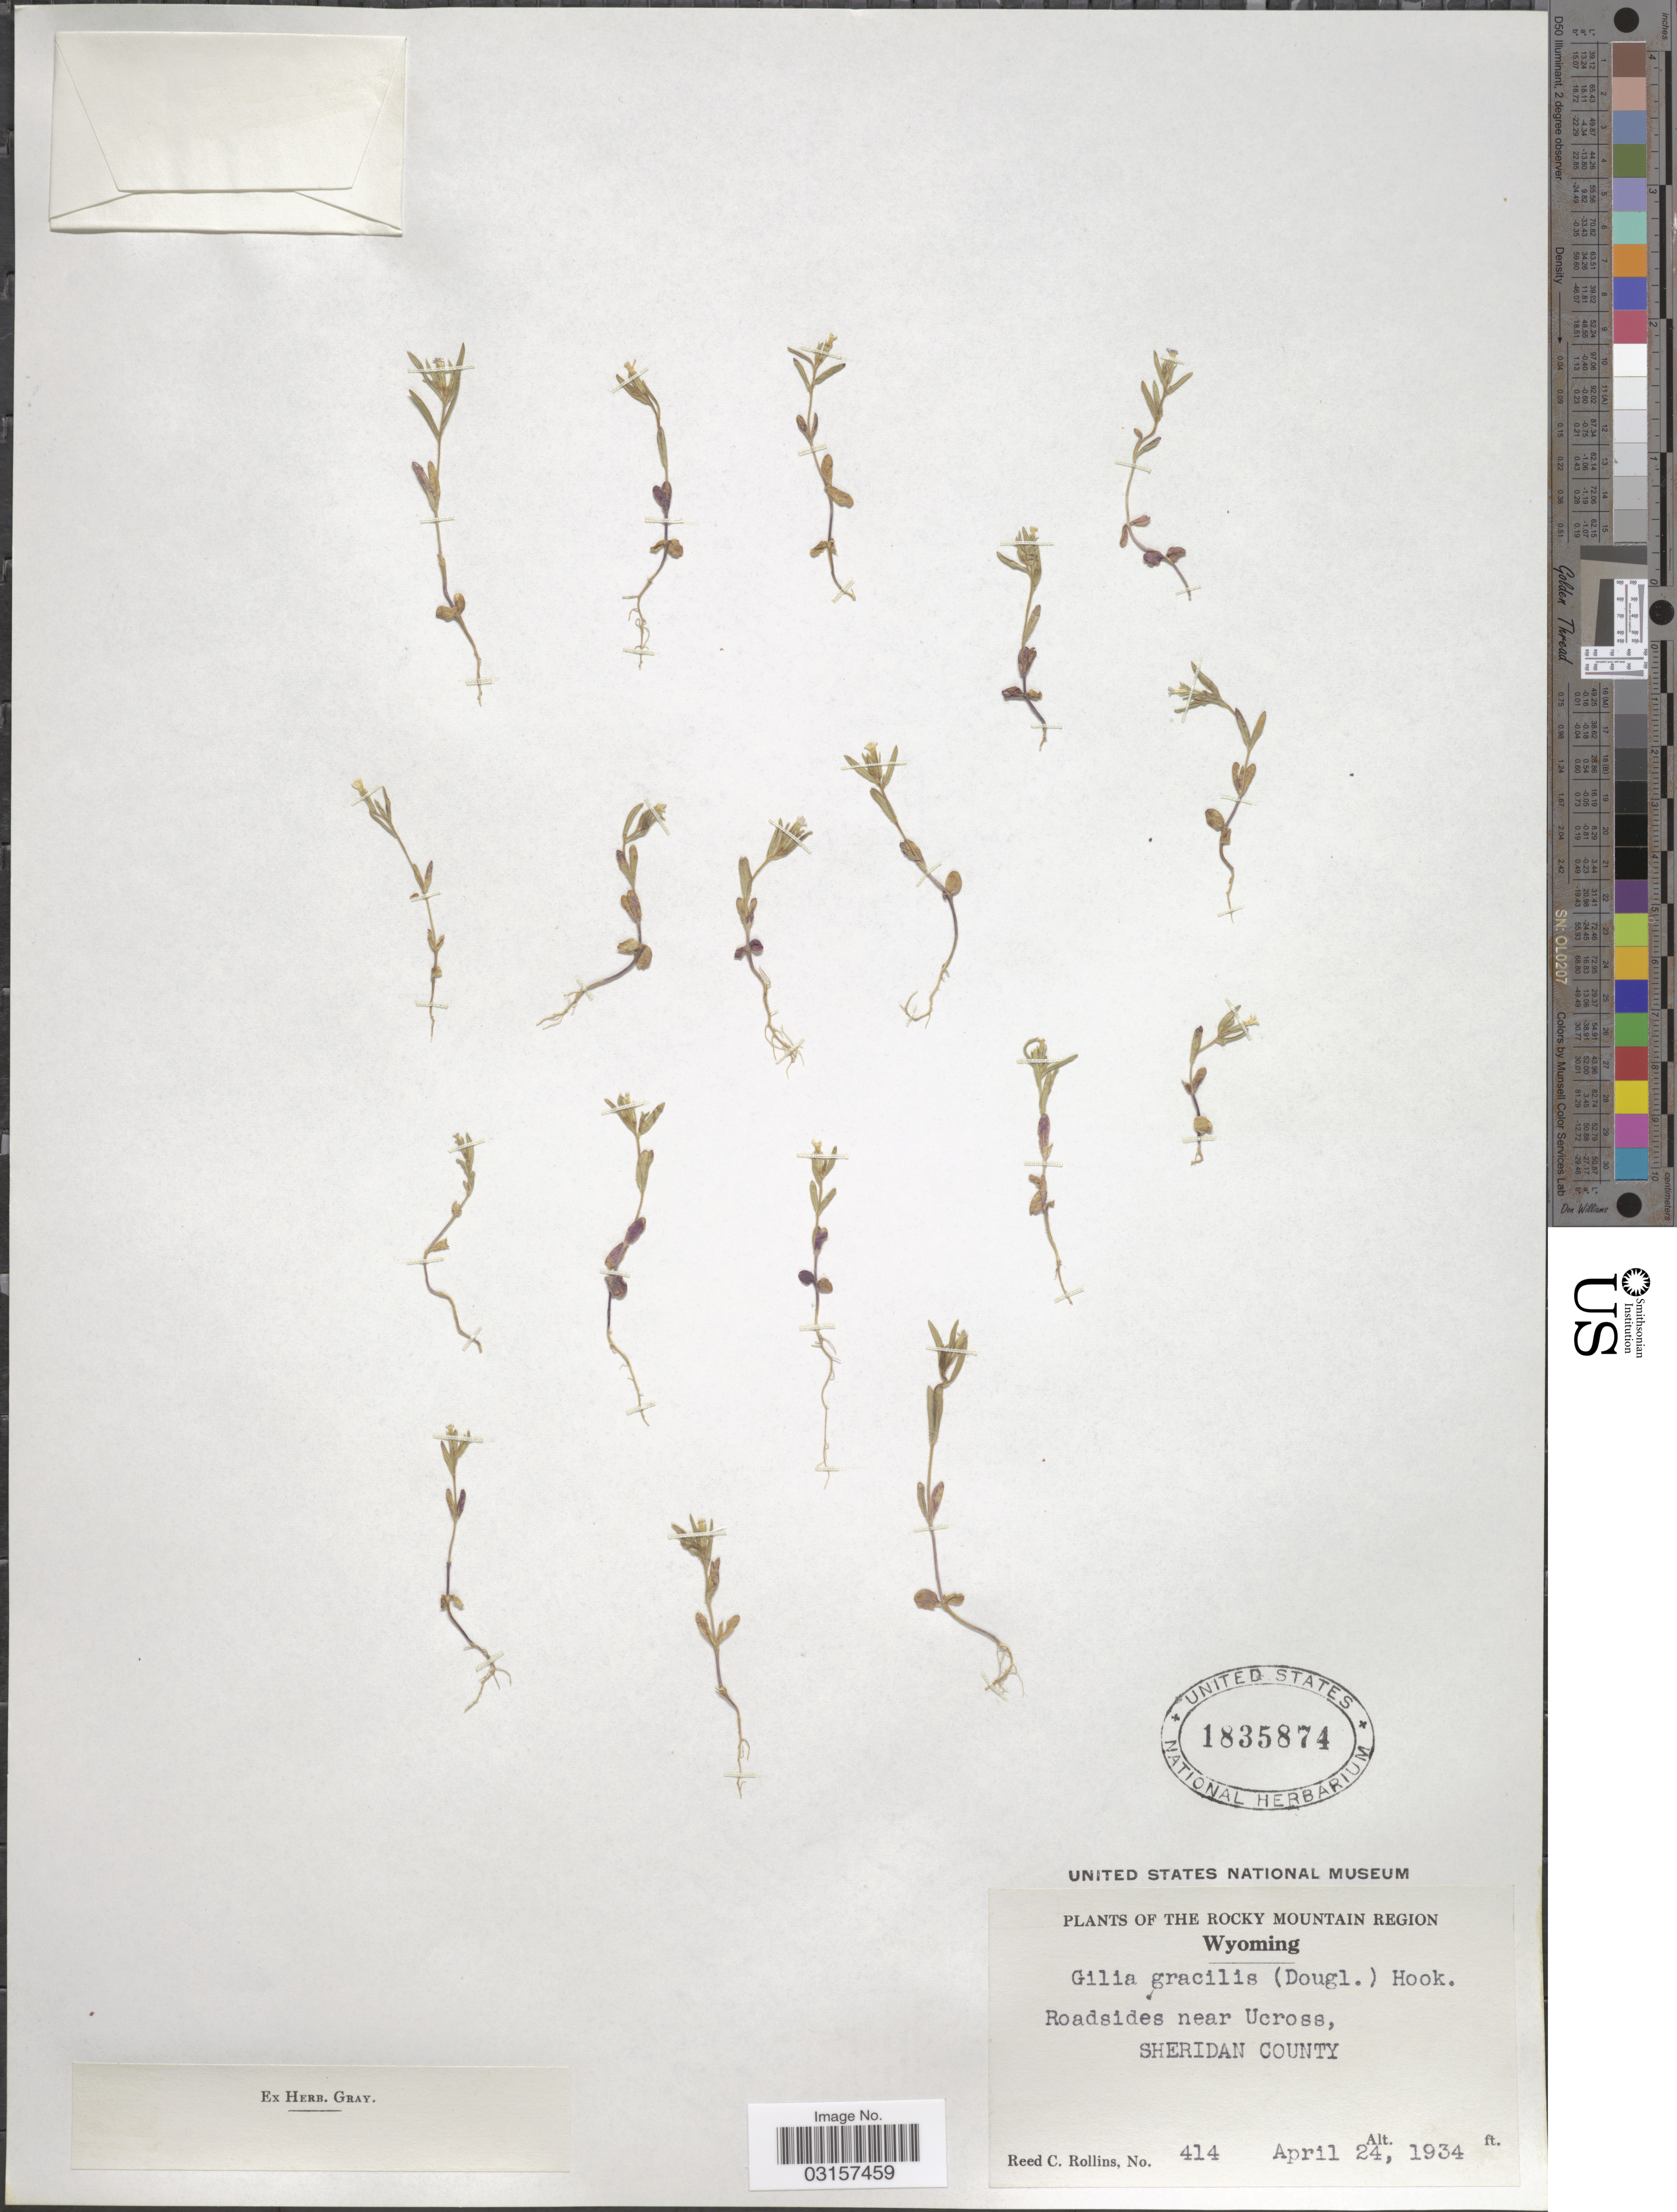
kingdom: Plantae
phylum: Tracheophyta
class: Magnoliopsida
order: Ericales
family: Polemoniaceae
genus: Microsteris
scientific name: Microsteris gracilis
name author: (Hook.) Greene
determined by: (US) Smithsonian Institution - National Museum of Natural History - Department of Botany (UNITED STATES)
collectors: R. C. Rollins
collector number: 414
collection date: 1934-04-24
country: United States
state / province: Wyoming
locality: Roadsides near Ucross, Sheridan County.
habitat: roadside near Ucross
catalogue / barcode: US 1835874